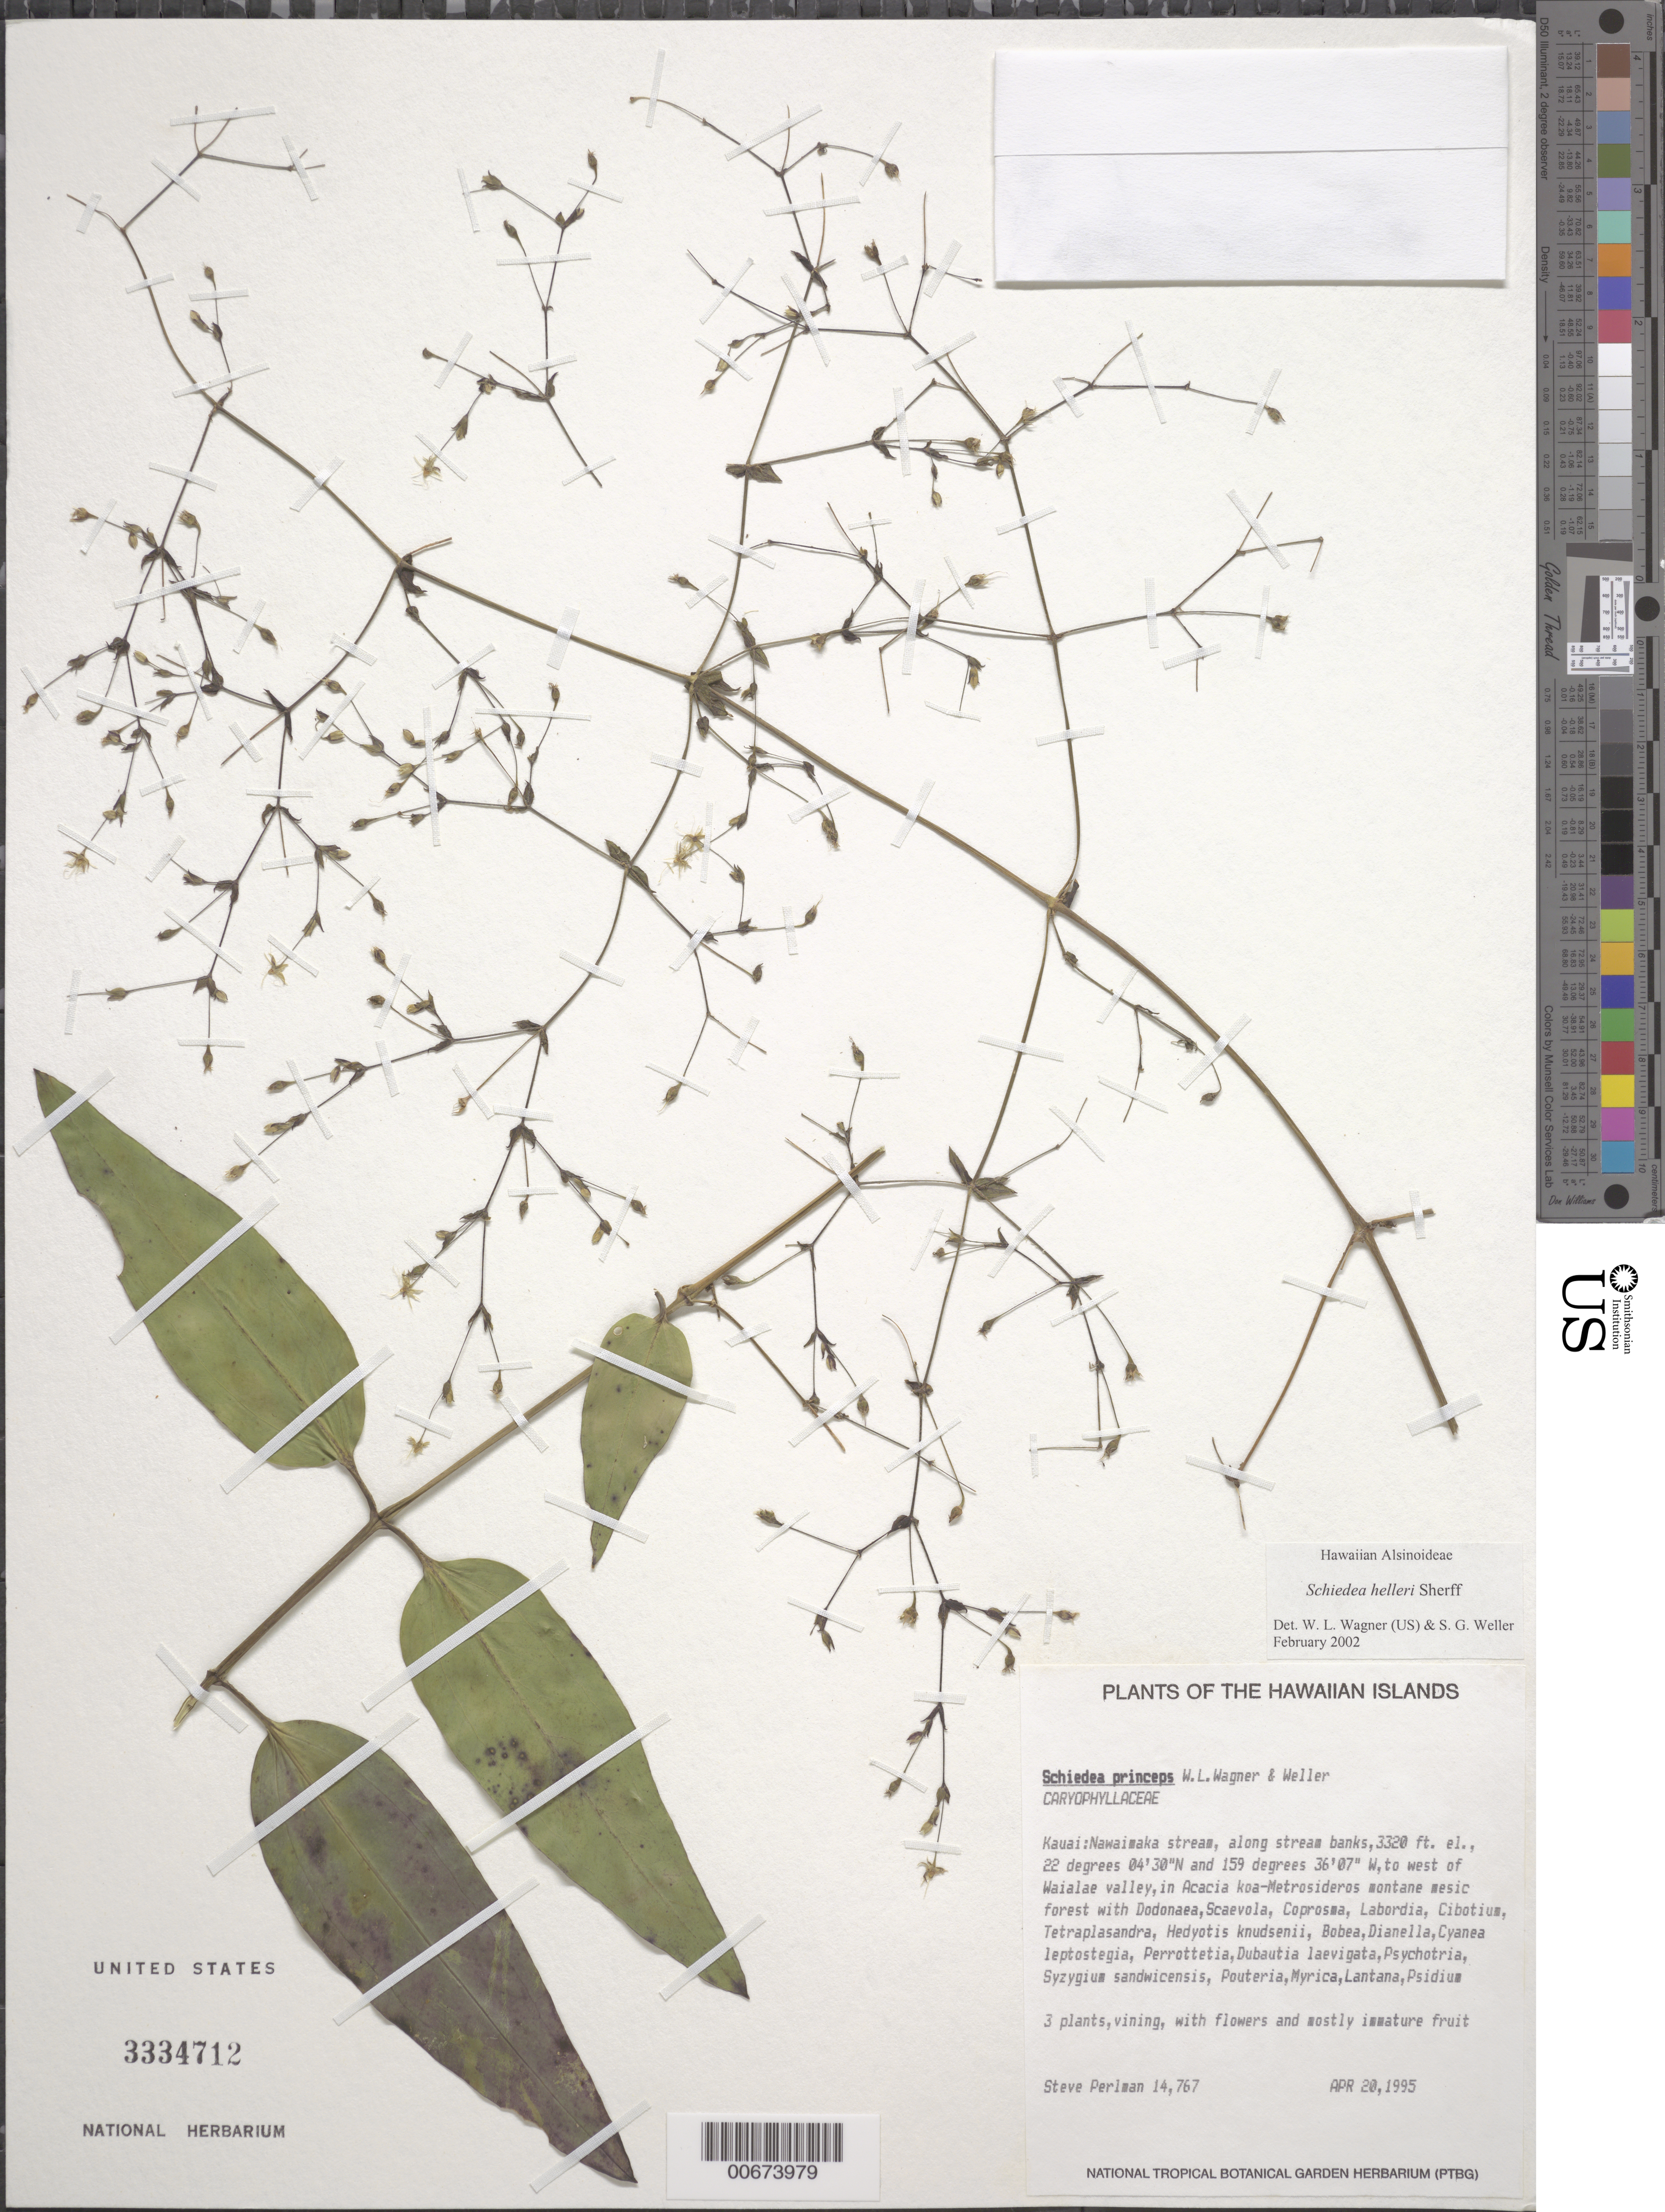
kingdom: Plantae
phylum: Tracheophyta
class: Magnoliopsida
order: Caryophyllales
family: Caryophyllaceae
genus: Schiedea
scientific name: Schiedea helleri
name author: Sherff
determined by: Wagner, W. L.; Weller, Stephen G.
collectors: S. P. Perlman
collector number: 14767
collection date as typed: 20 Apr 1995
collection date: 1995-04-20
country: United States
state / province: Hawaii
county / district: Kauai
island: Kaua'i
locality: Nawaimaka stream, to W of Waialae valley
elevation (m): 1012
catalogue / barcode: US 3334712